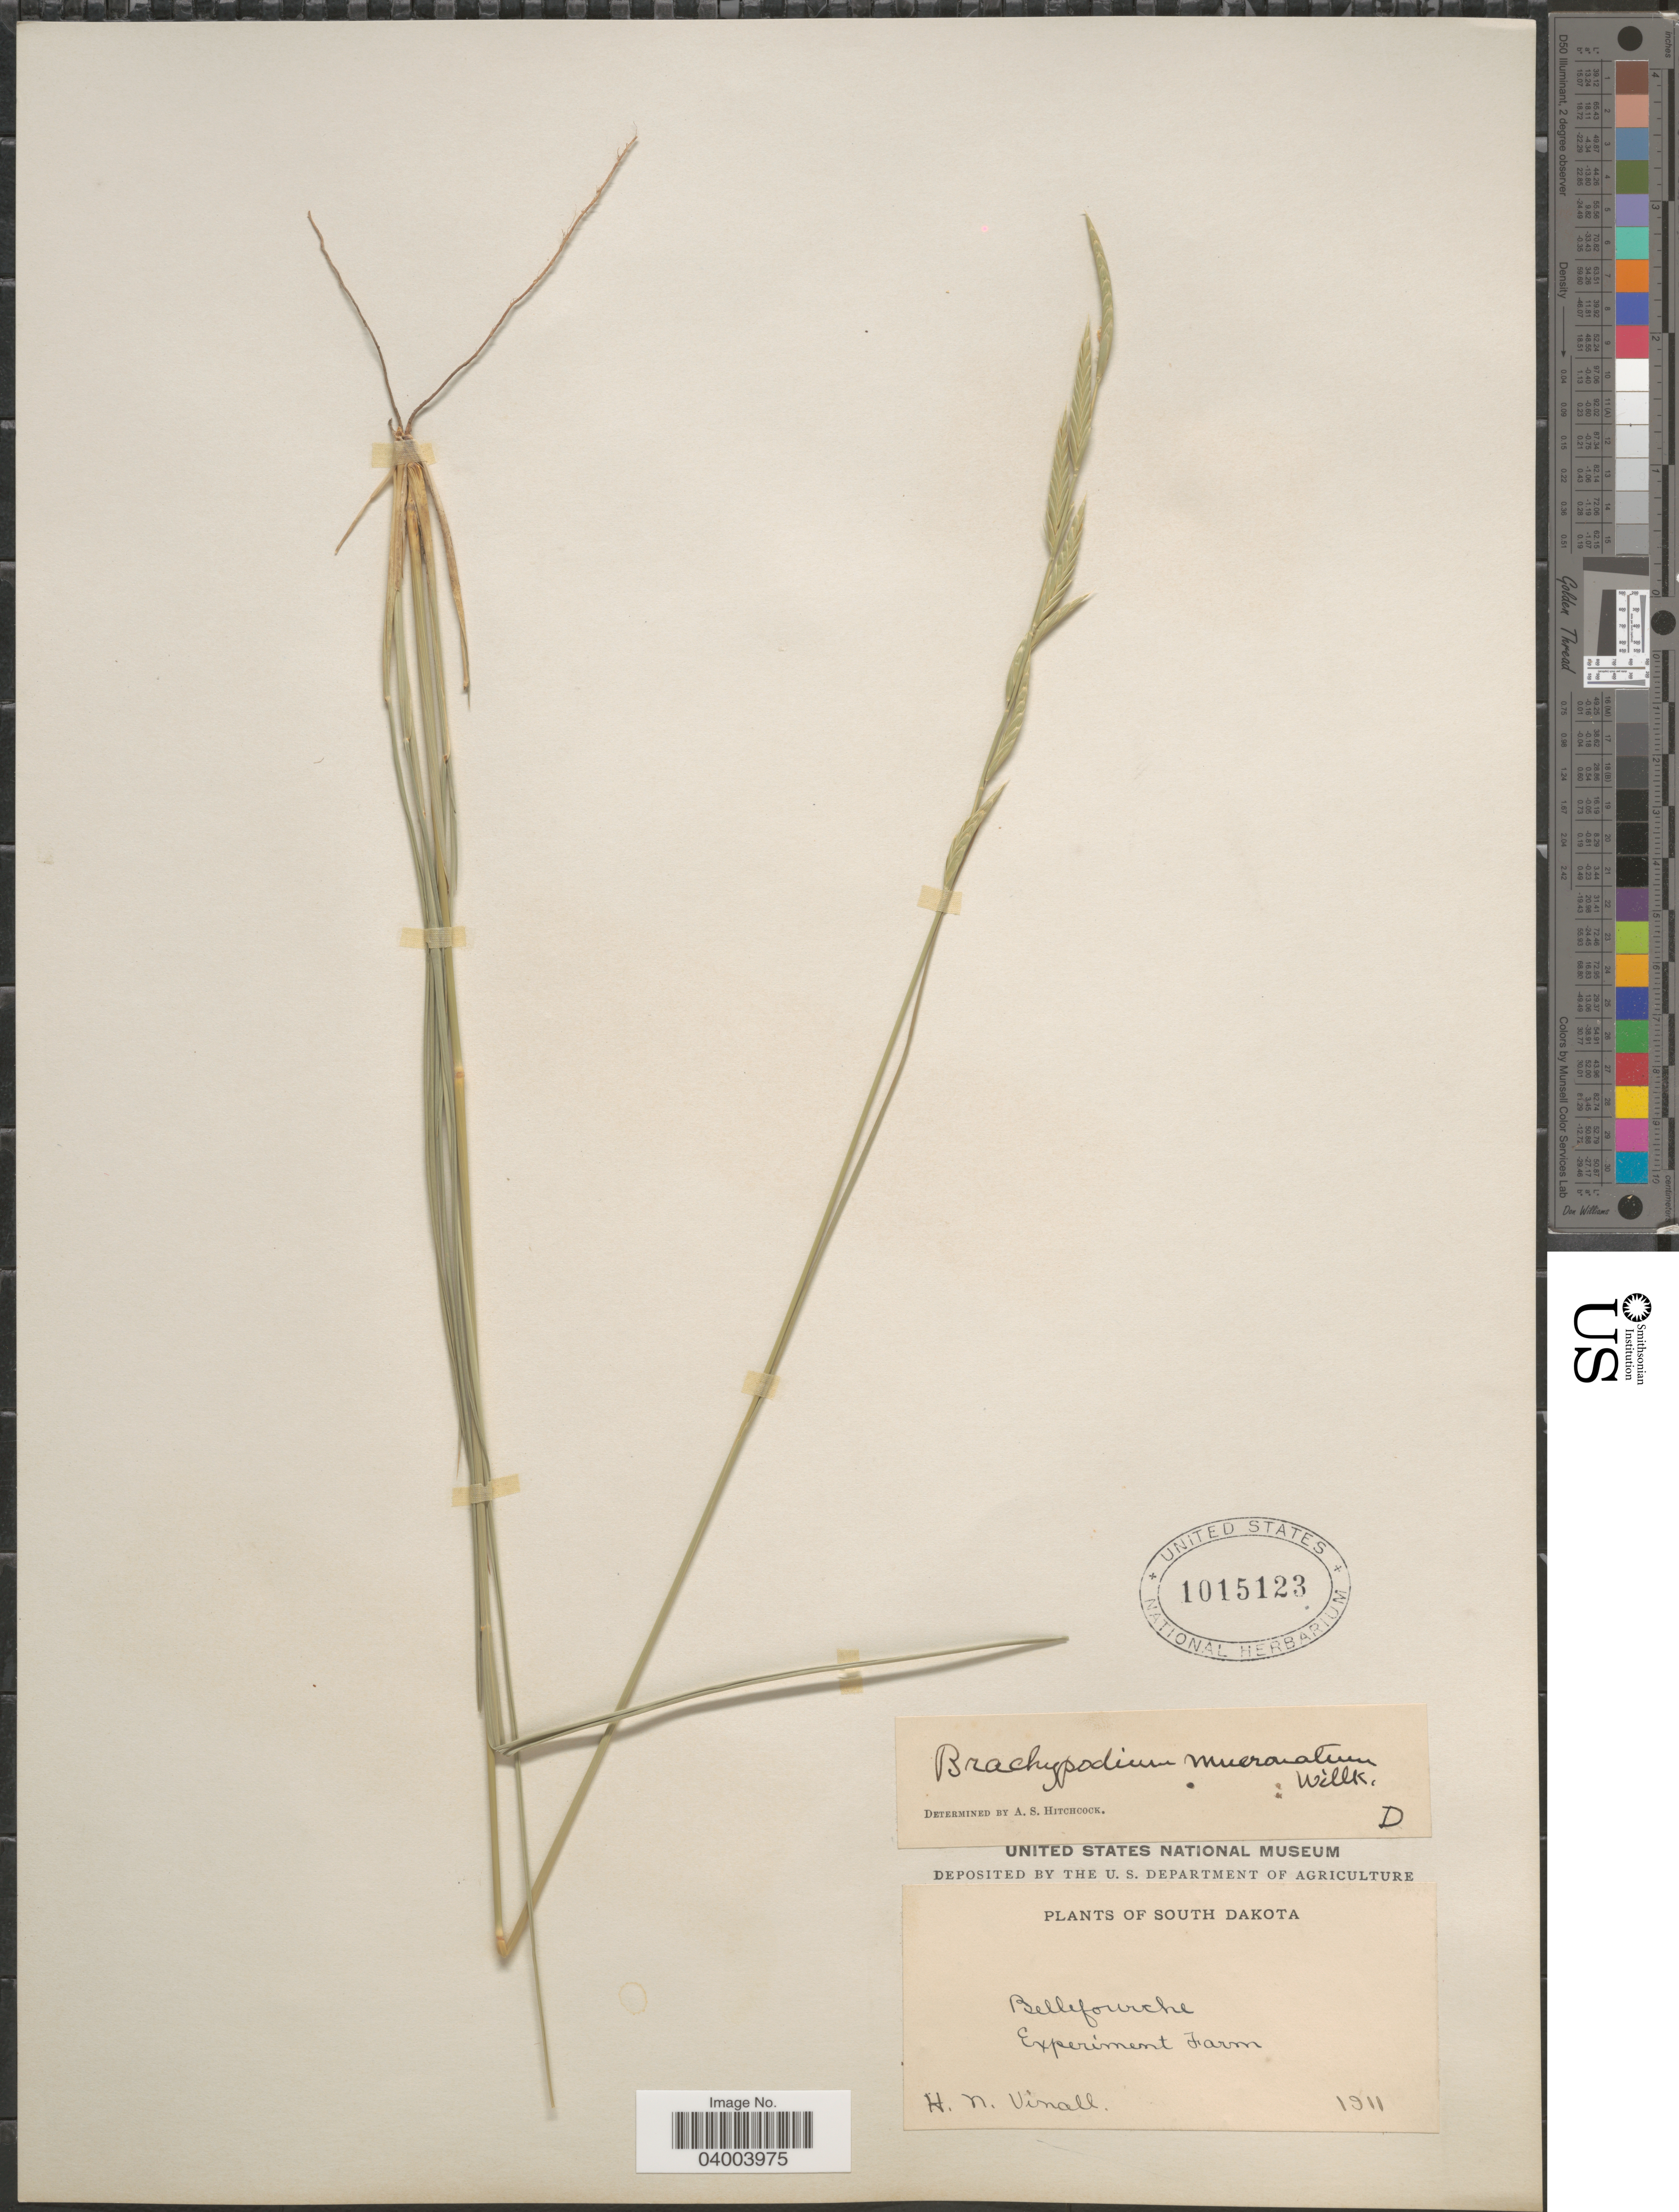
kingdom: Plantae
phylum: Tracheophyta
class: Liliopsida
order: Poales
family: Poaceae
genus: Brachypodium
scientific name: Brachypodium mucronatum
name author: Willk.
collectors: H. Vinall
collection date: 1911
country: United States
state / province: South Dakota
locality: Bellfourche. Experiment Farm.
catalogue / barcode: US 1015123